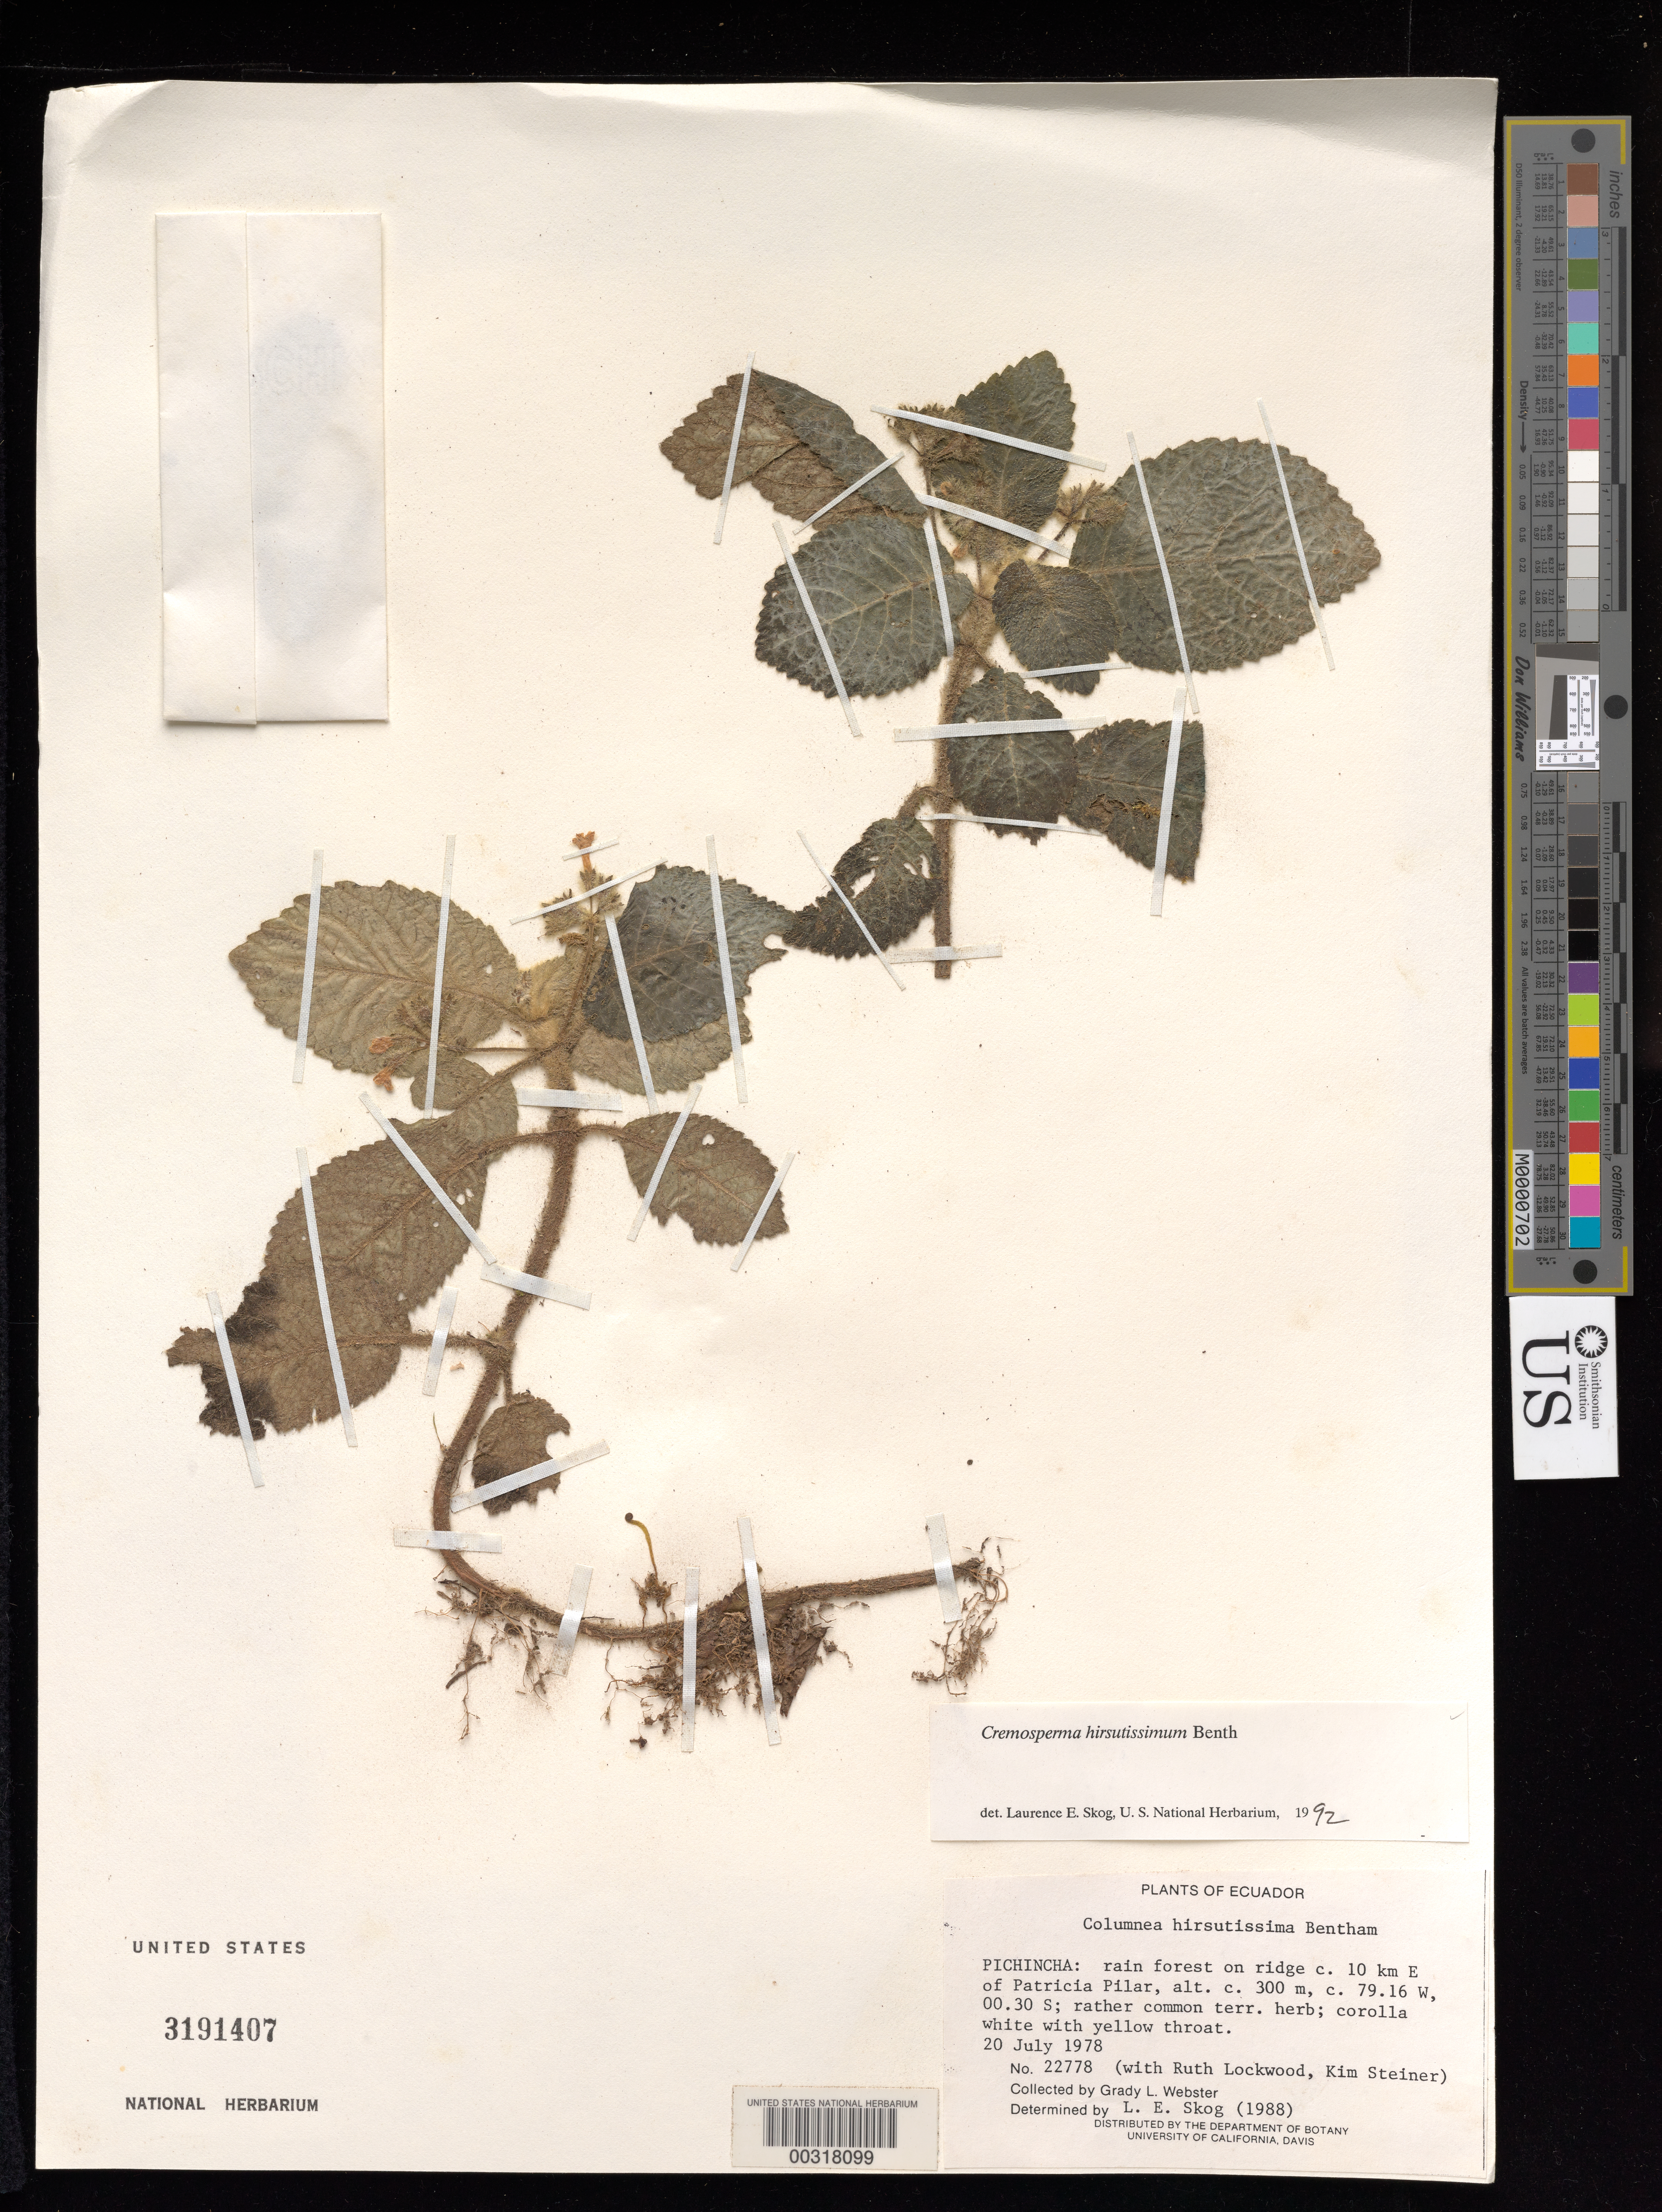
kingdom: Plantae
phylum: Tracheophyta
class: Magnoliopsida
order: Lamiales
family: Gesneriaceae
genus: Cremosperma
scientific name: Cremosperma hirsutissimum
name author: Benth.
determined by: Skog, Laurence E.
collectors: G. L. Webster, R. Lockwood & K. Steiner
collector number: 22778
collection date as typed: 20 Jul 1978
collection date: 1978-07-20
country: Ecuador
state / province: Pichincha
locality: C. 10 km E of Patricia Pilar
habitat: Rain forest on ridge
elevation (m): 300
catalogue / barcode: US 3191407